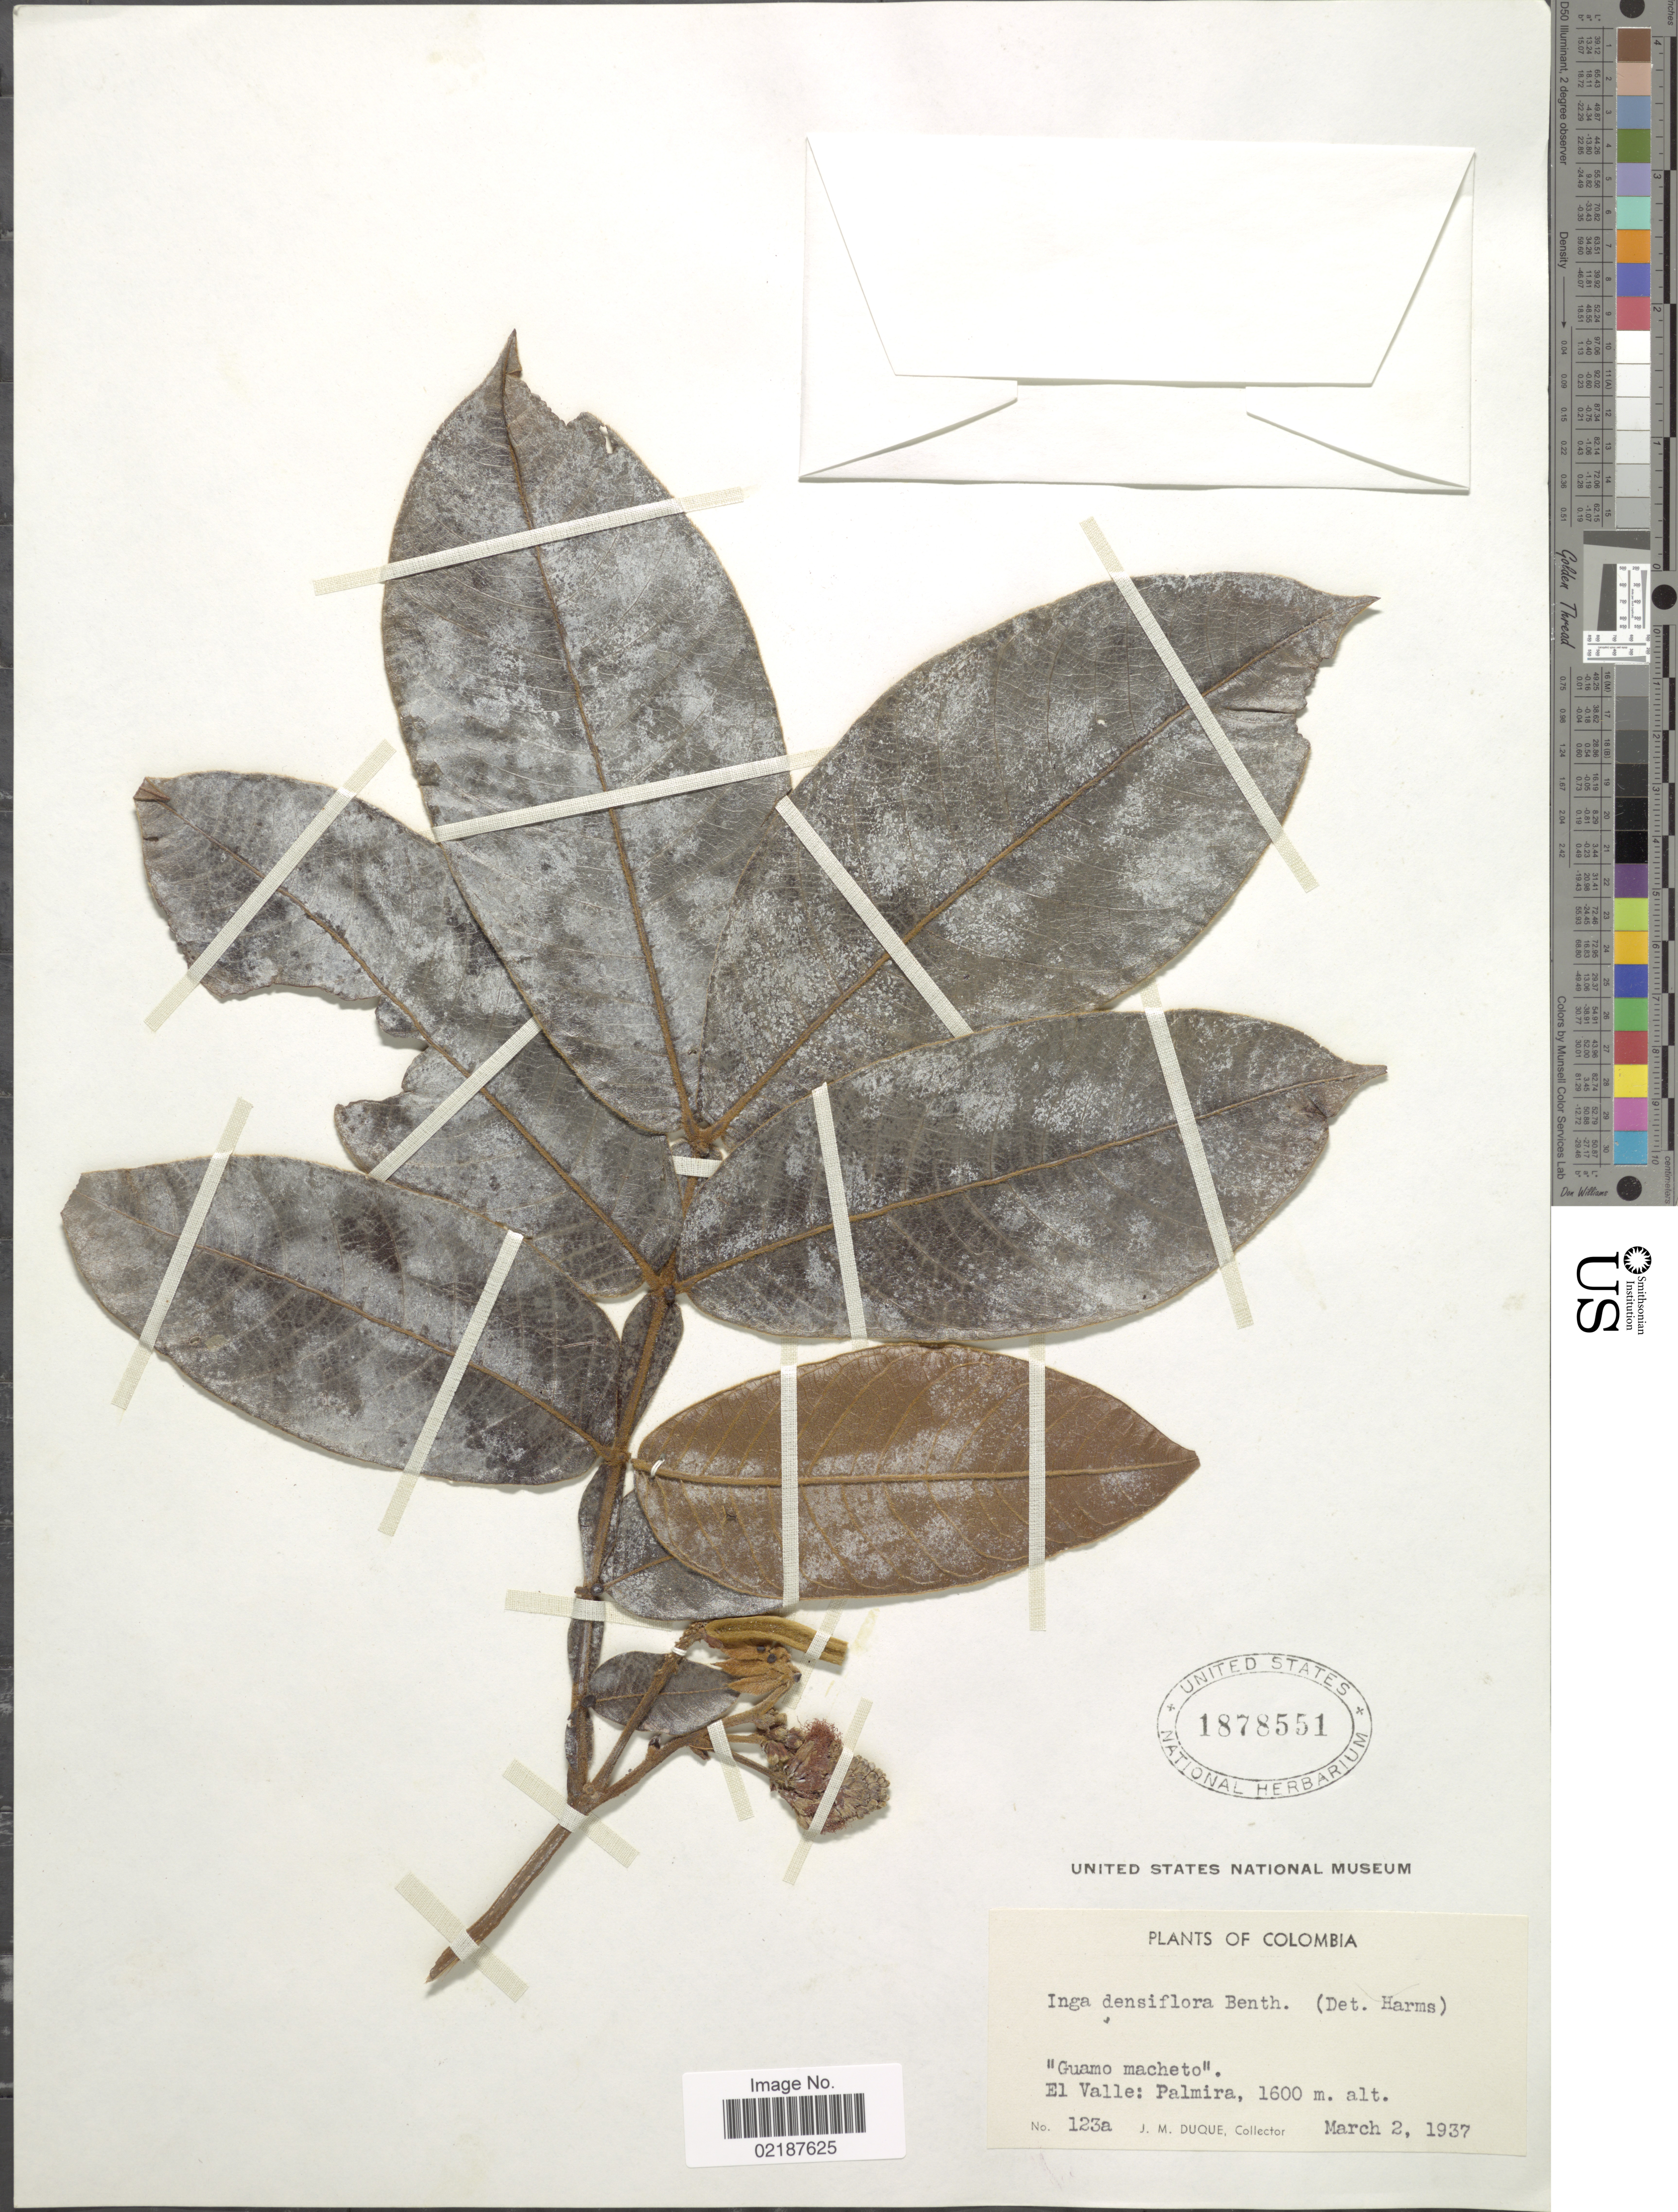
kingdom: Plantae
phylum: Tracheophyta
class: Magnoliopsida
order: Fabales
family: Fabaceae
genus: Inga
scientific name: Inga densiflora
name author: Benth.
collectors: J. Duque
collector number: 123a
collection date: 1937-03-02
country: Colombia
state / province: Valle del Cauca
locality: El Valle: Palmira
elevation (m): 1600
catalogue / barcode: US 1878551